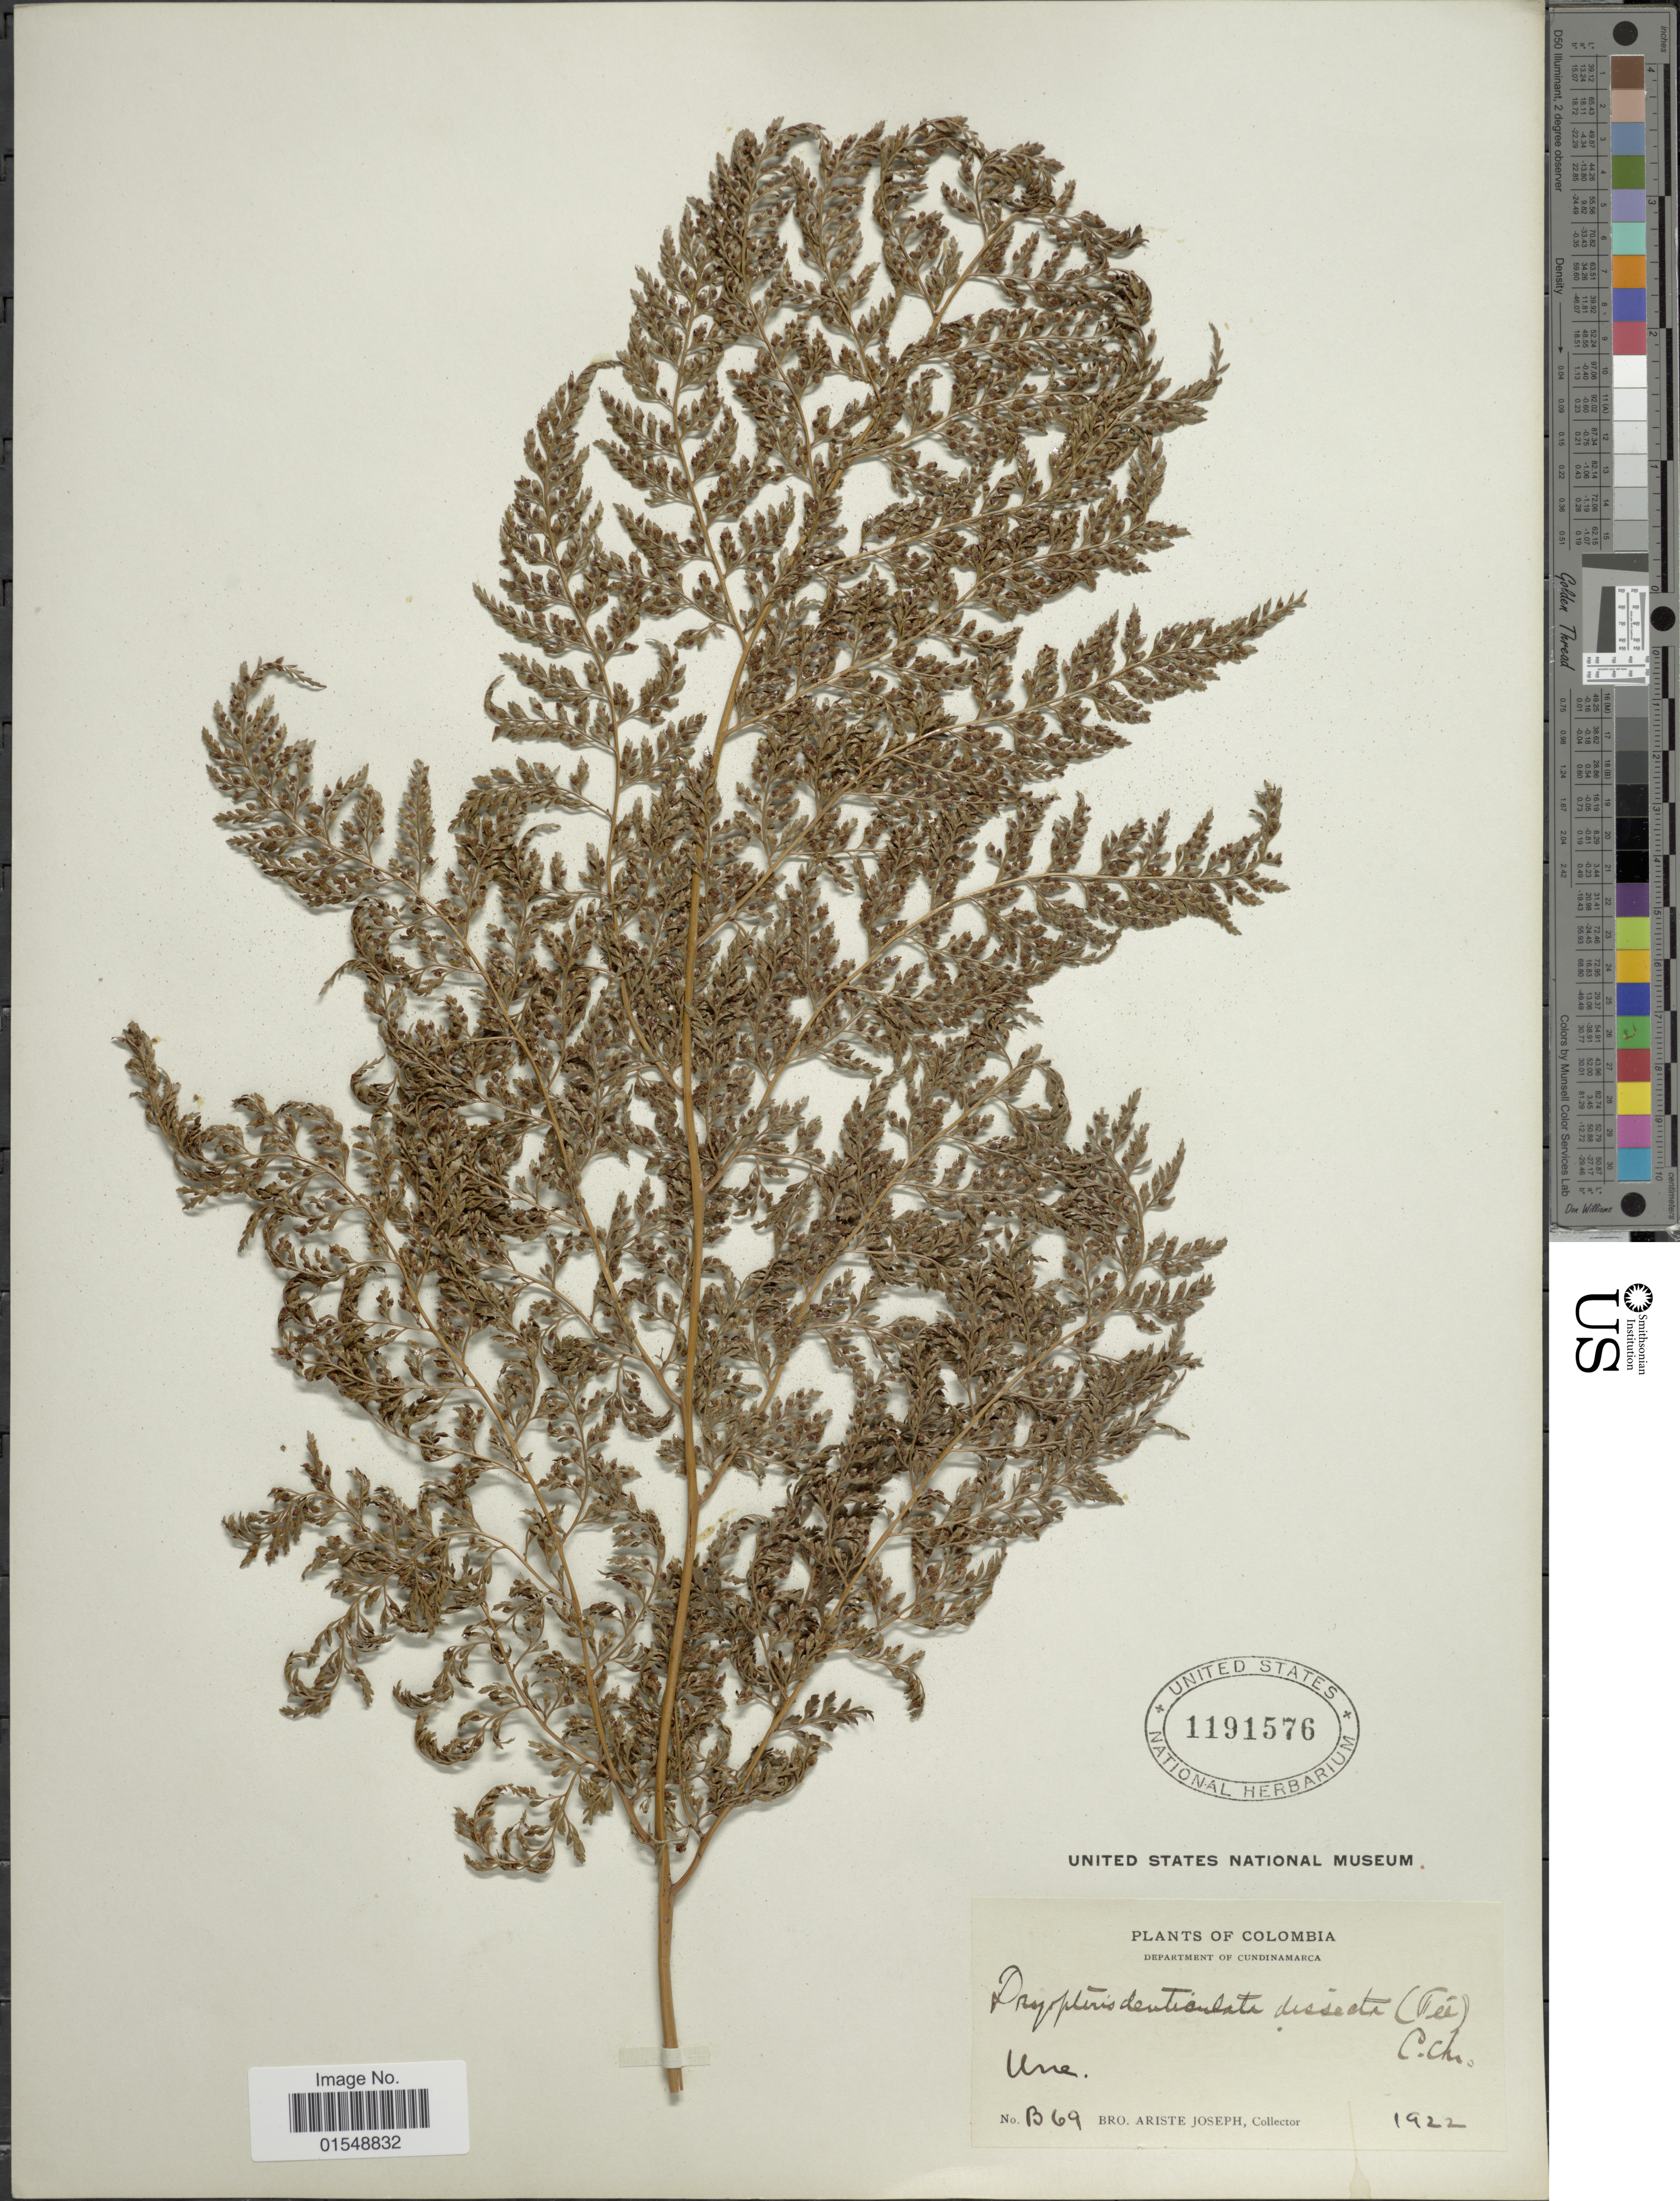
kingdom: Plantae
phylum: Tracheophyta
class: Polypodiopsida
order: Polypodiales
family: Dryopteridaceae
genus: Arachniodes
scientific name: Arachniodes rigidissima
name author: (Hook.) Proctor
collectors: Bro. Ariste-Joseph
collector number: B69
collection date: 1922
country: Colombia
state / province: Cundinamarca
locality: Une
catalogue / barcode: US 1191576